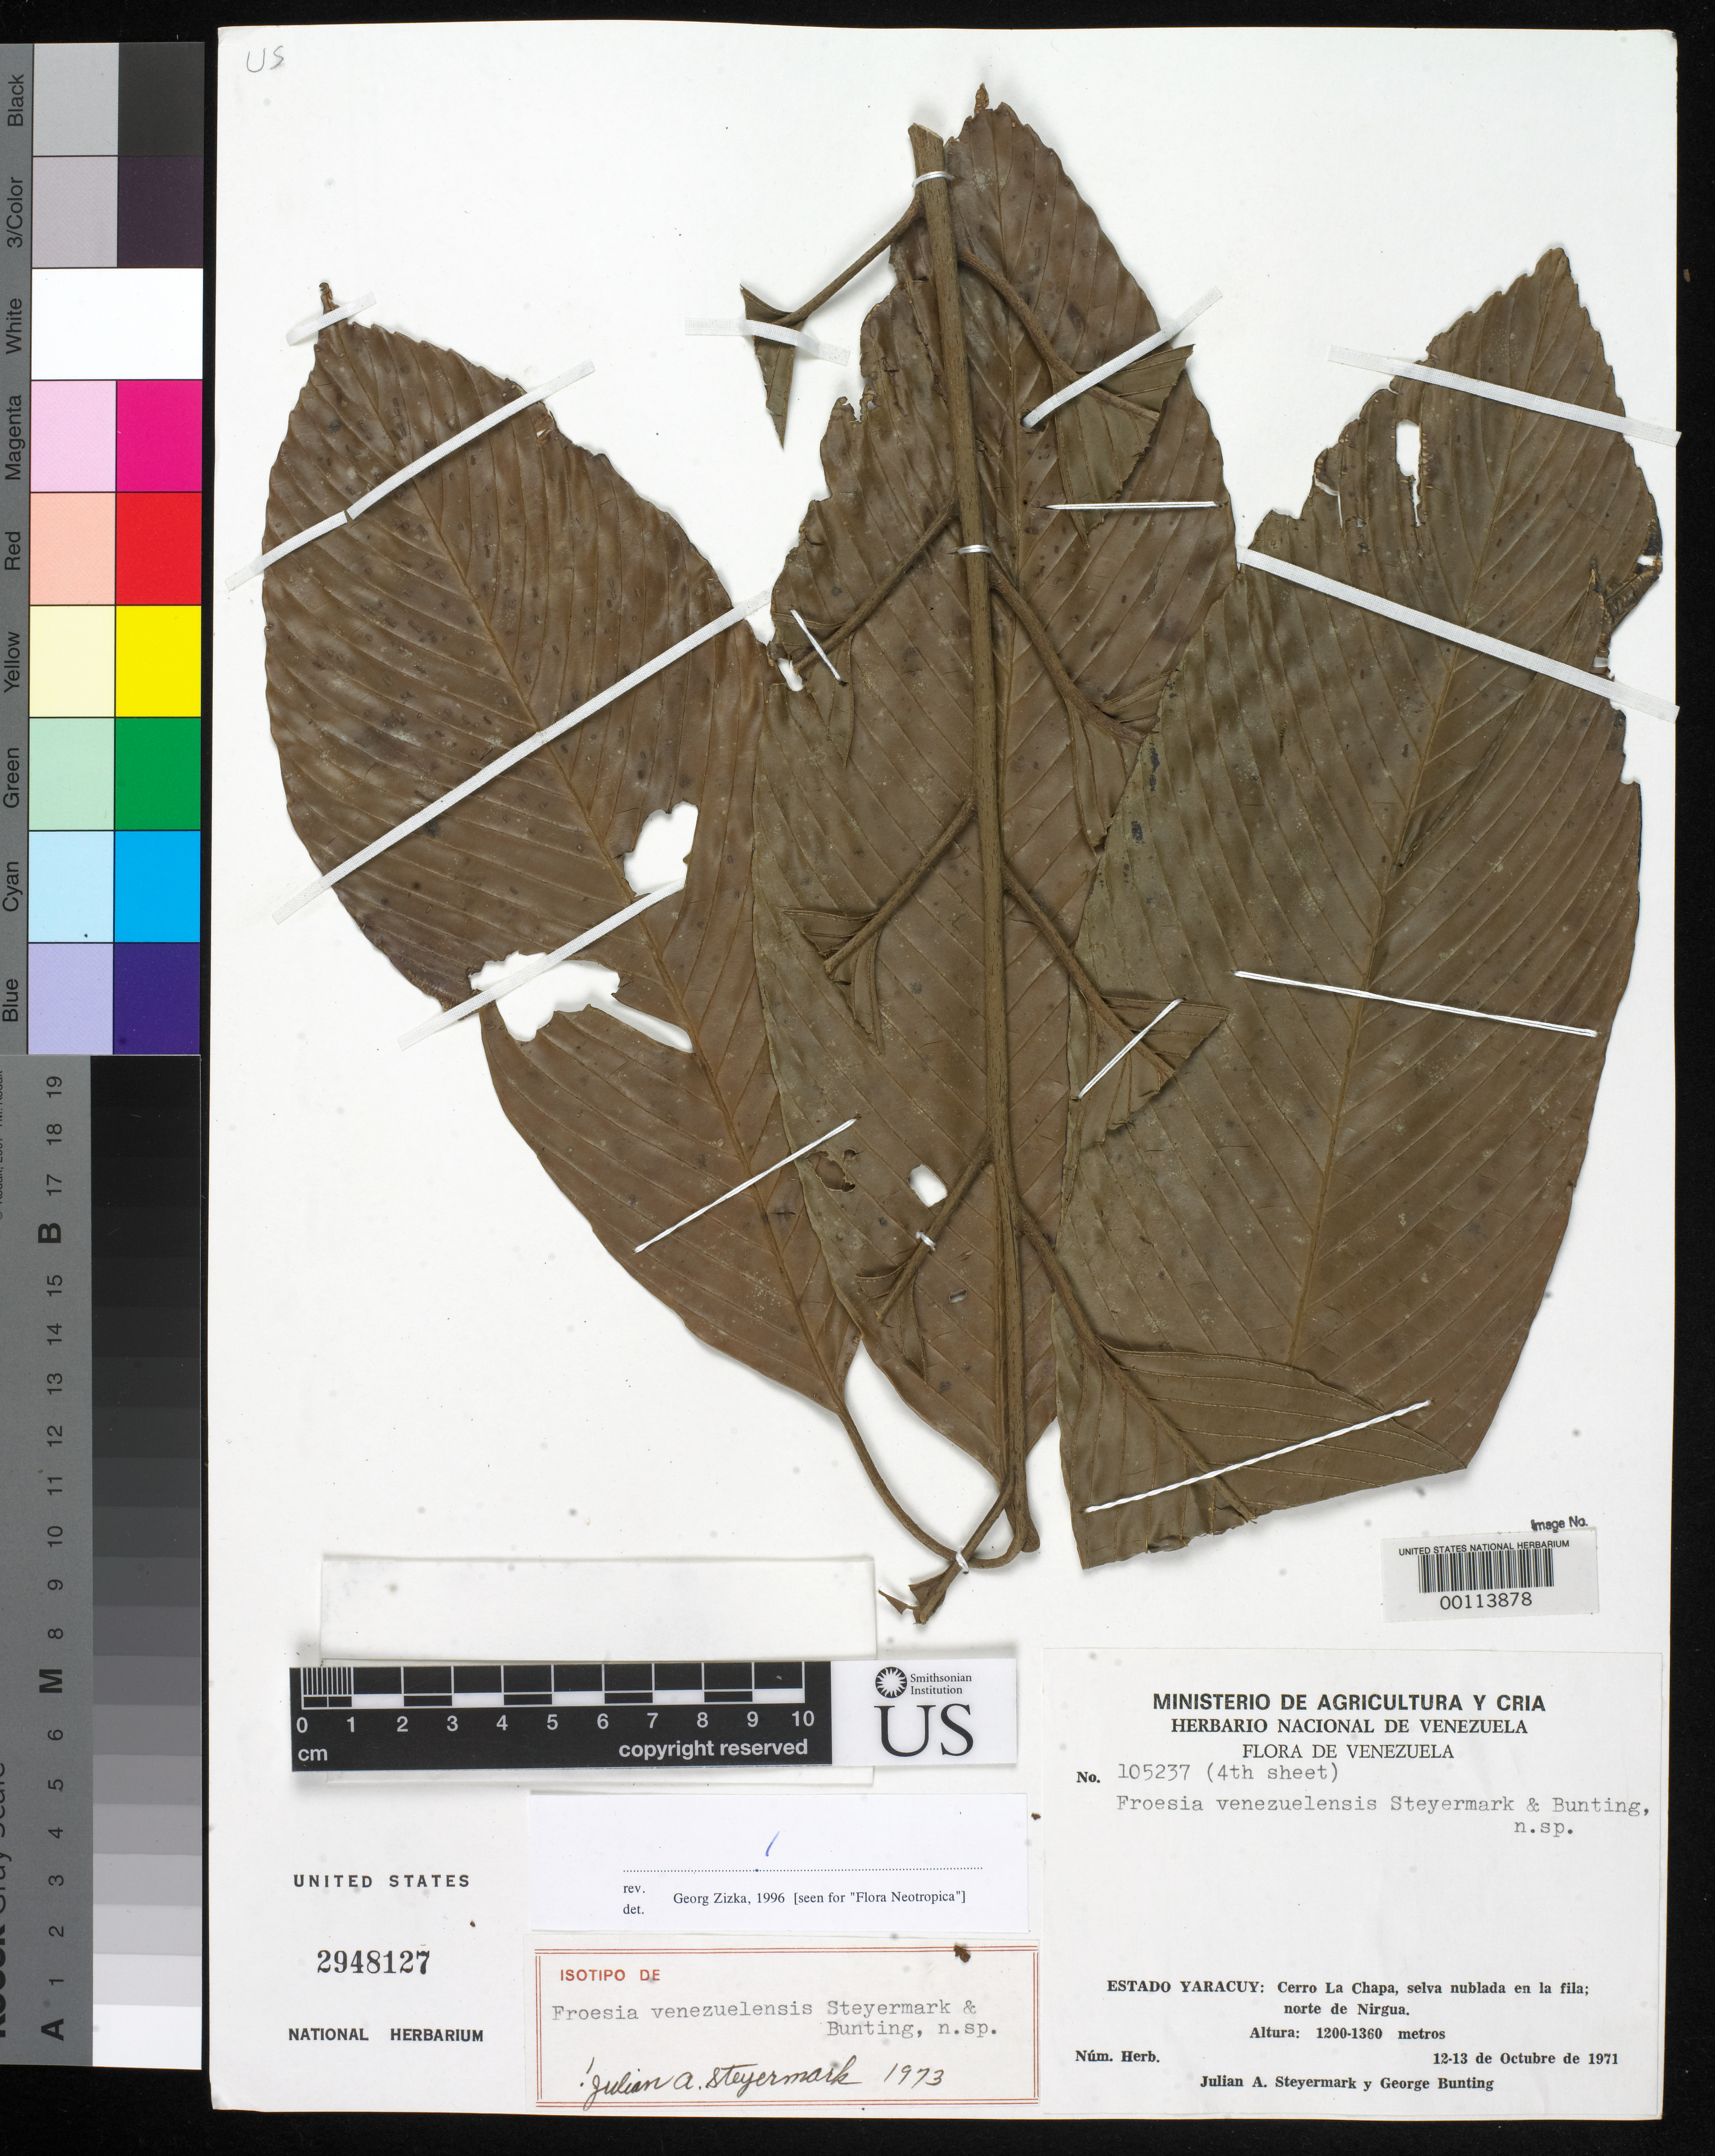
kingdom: Plantae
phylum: Tracheophyta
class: Magnoliopsida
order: Malpighiales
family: Quiinaceae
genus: Froesia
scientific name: Froesia venezuelensis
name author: Steyerm. & G.S. Bunting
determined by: Steyermark, Julian A., (VEN)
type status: Isotype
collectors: J. Steyermark & G. S. Bunting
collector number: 105237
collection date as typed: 12 Oct 1971 to 13 Oct 1971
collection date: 1971-10-12/1971-10-13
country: Venezuela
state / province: Yaracuy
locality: Cerro La Chapa, selva nublada en Lafila; Norte de Nirgua.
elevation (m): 1200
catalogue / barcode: US 2948127